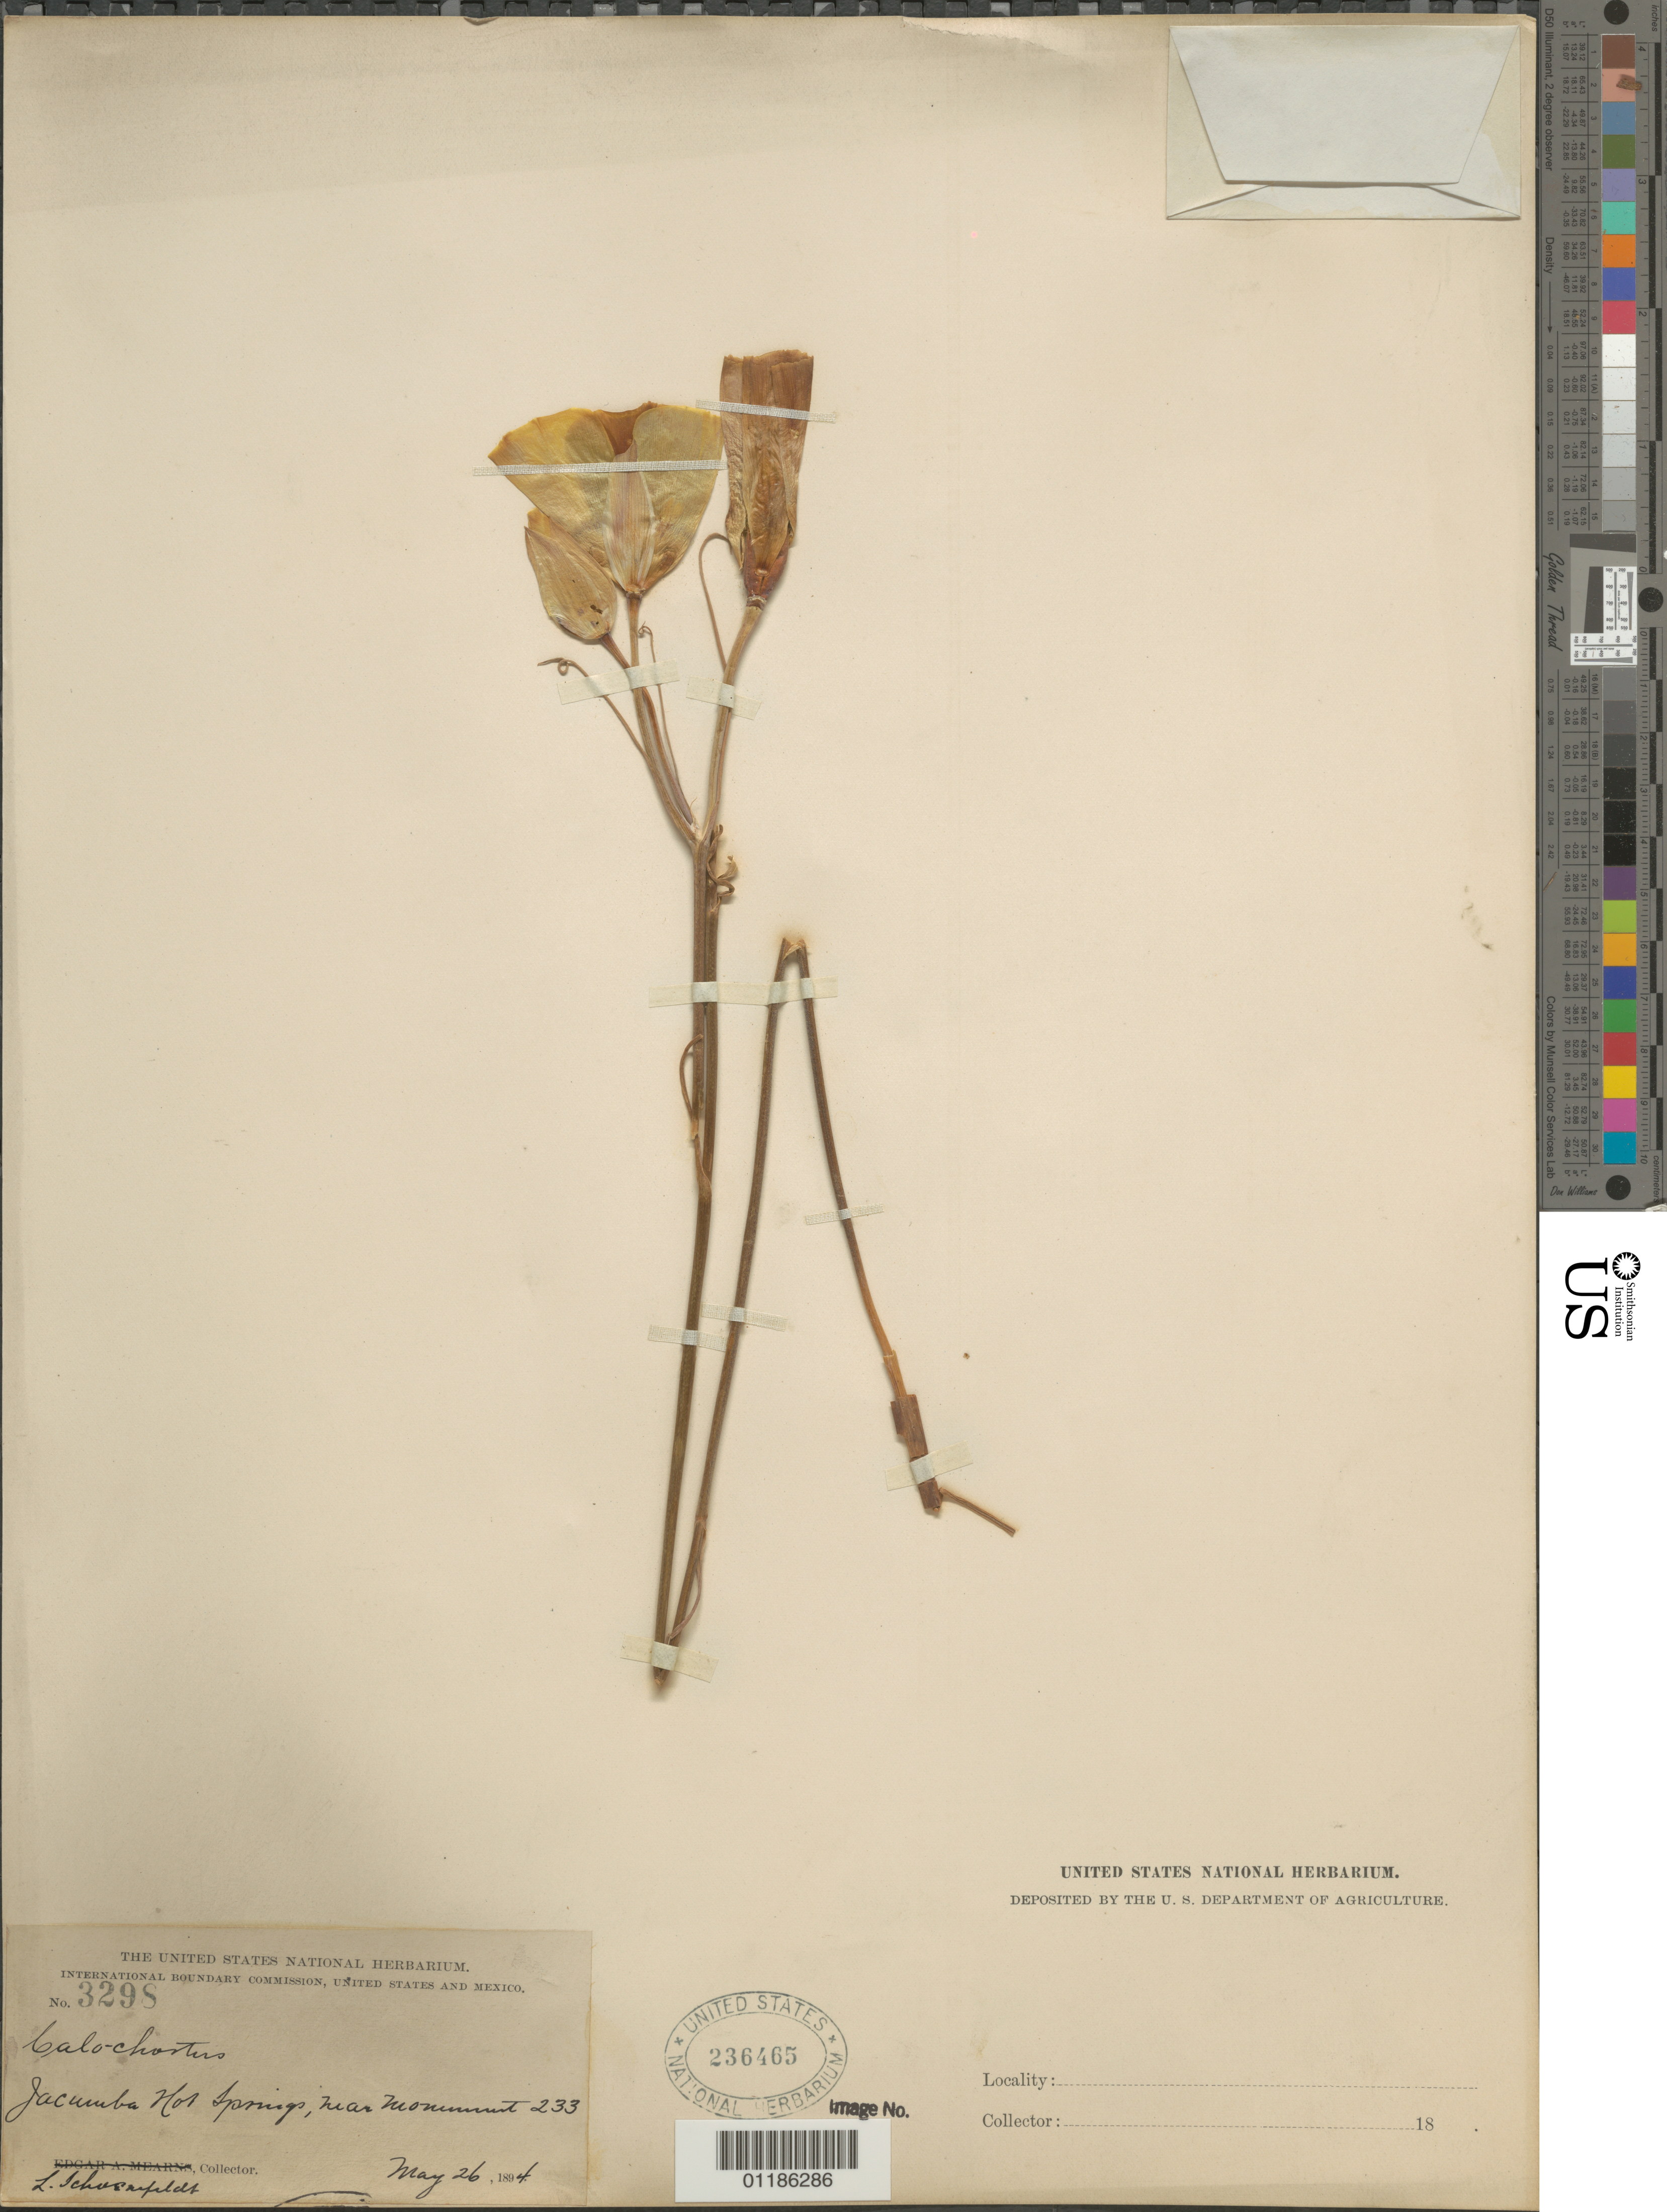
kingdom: Plantae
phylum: Tracheophyta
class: Liliopsida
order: Liliales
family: Liliaceae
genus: Calochortus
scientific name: Calochortus sp.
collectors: L. Schoenfeldt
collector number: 3298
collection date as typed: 26 May 1894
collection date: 1894-05-26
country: United States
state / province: California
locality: Jacumba Hot Springs, near monument 233.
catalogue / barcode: US 236465